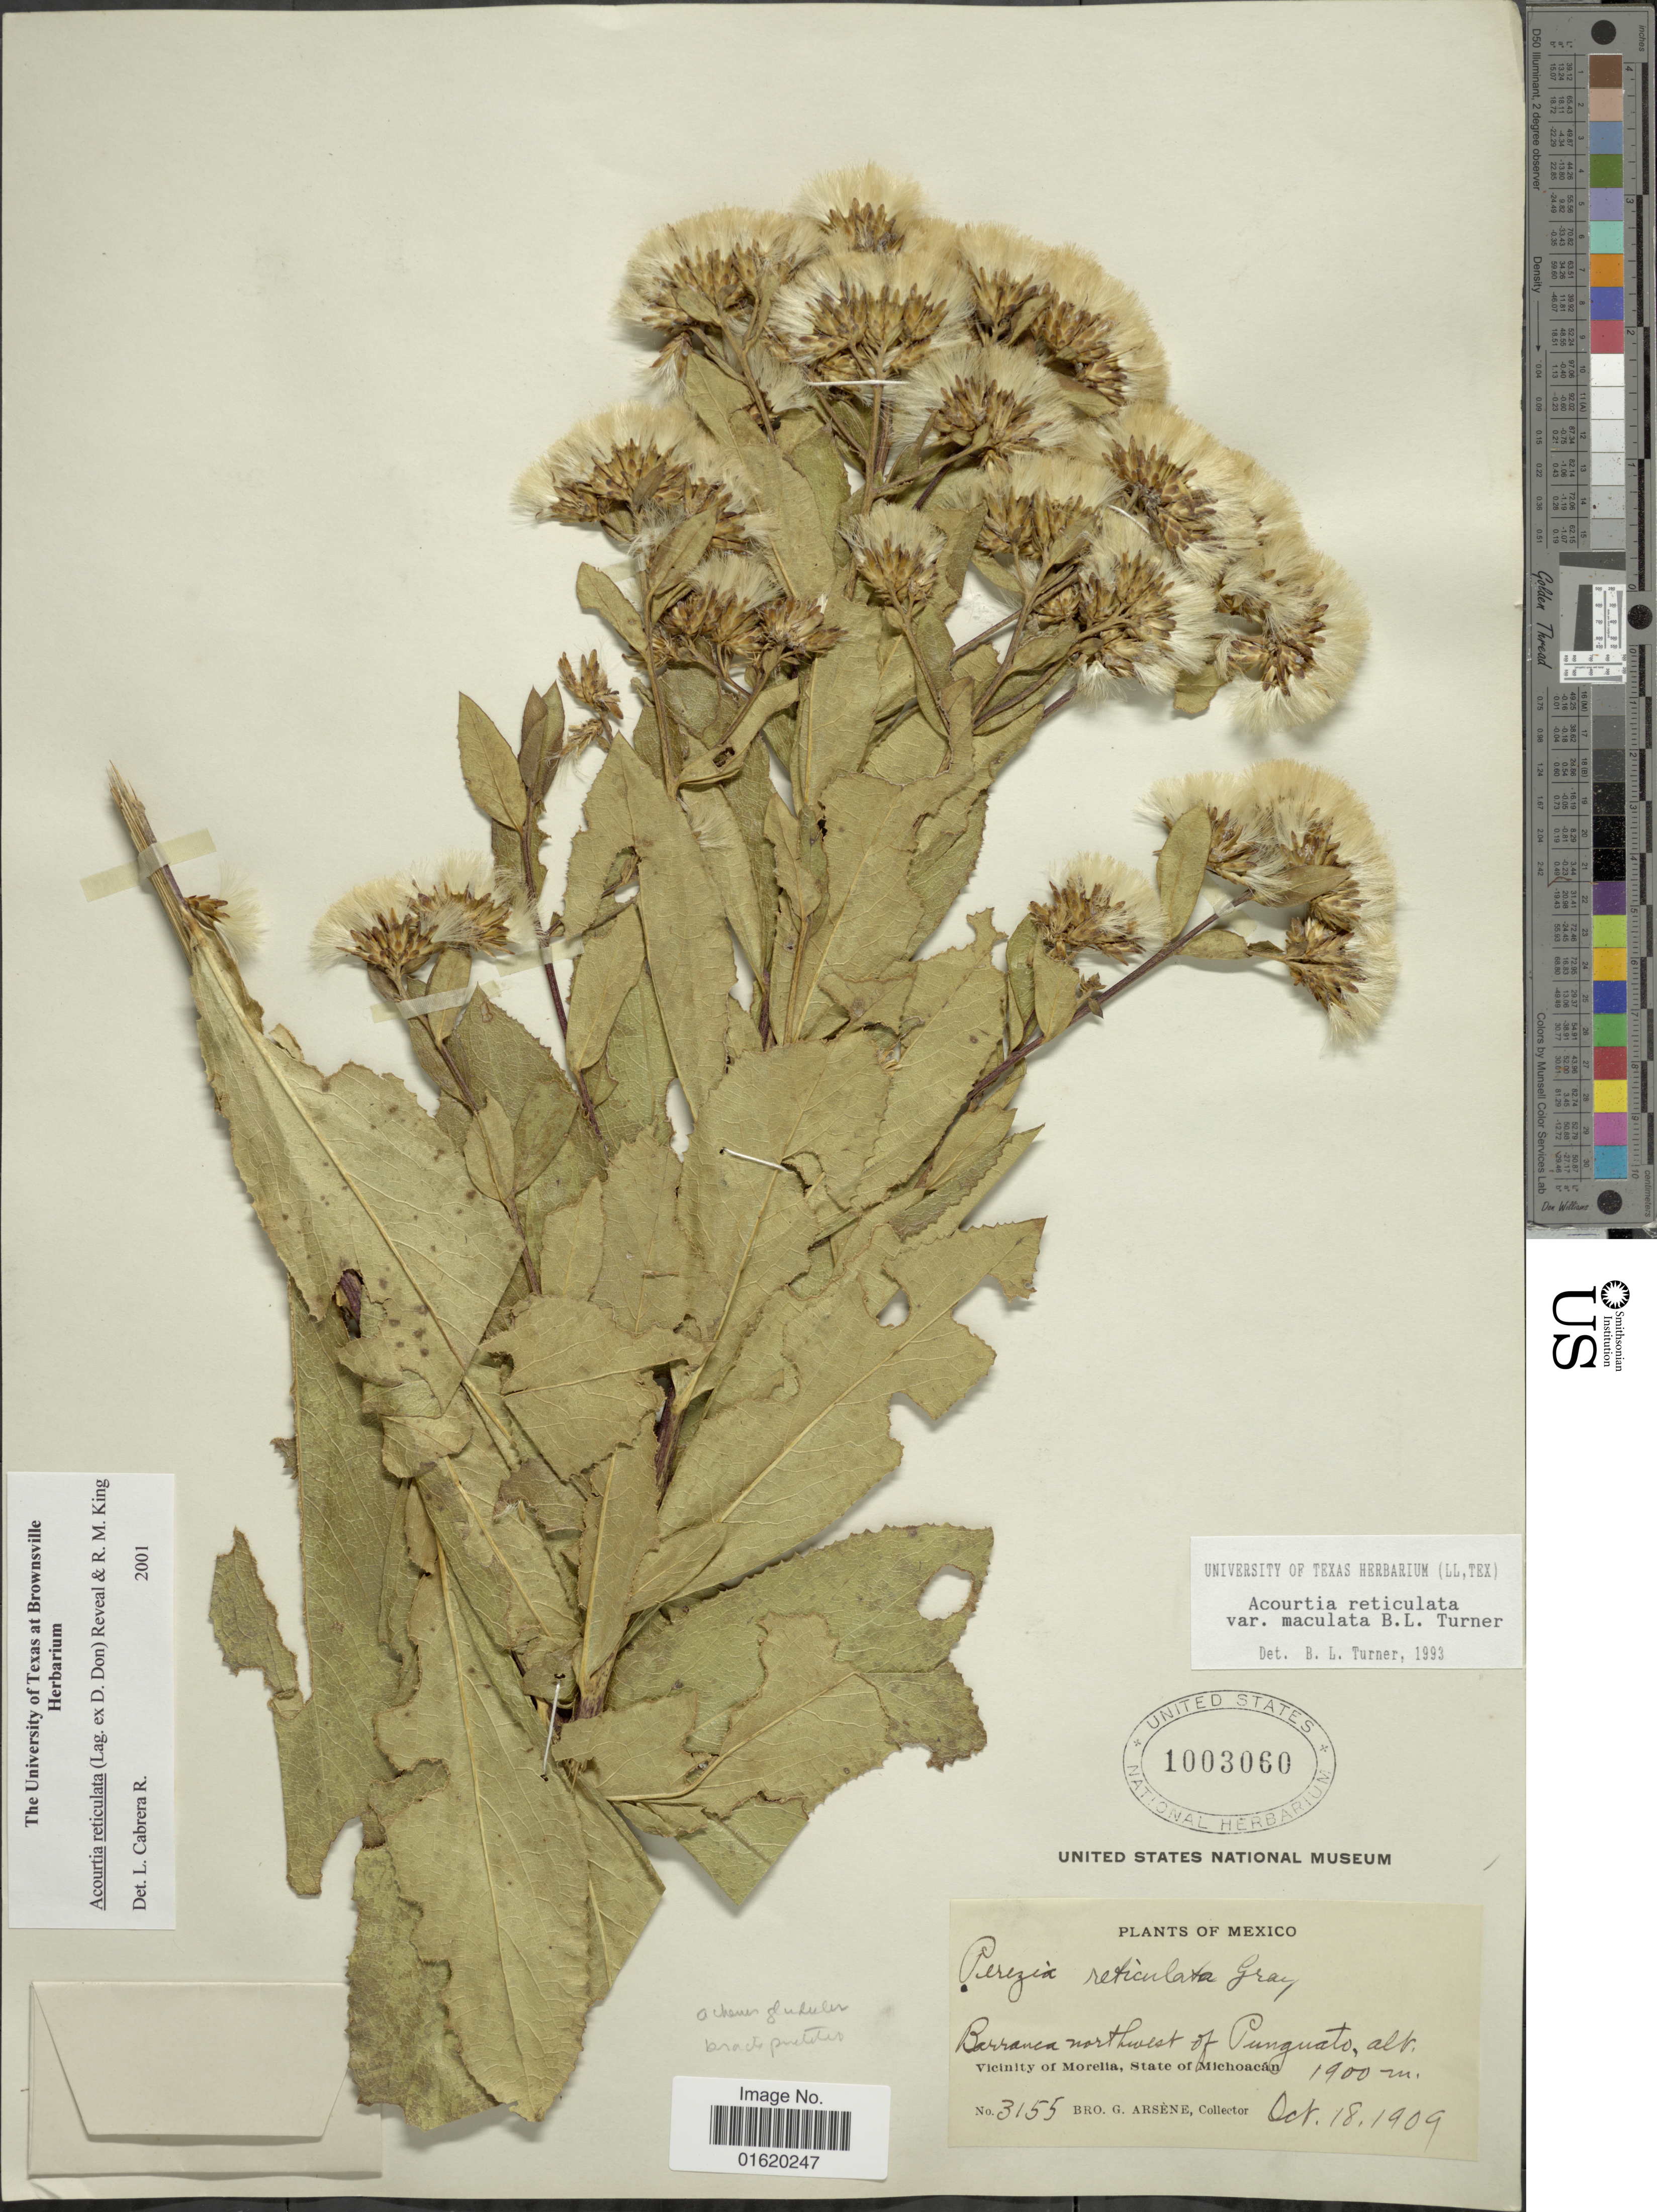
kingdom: Plantae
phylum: Tracheophyta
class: Magnoliopsida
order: Asterales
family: Asteraceae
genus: Acourtia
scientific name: Acourtia reticulata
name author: (Lag. ex D. Don) Reveal & R.M. King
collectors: Bro. G. Arsène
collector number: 3155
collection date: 1909-10-18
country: Mexico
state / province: Michoacán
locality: Barranca northwest of Punguato, vicinity of Moreila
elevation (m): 1900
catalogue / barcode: US 1003060